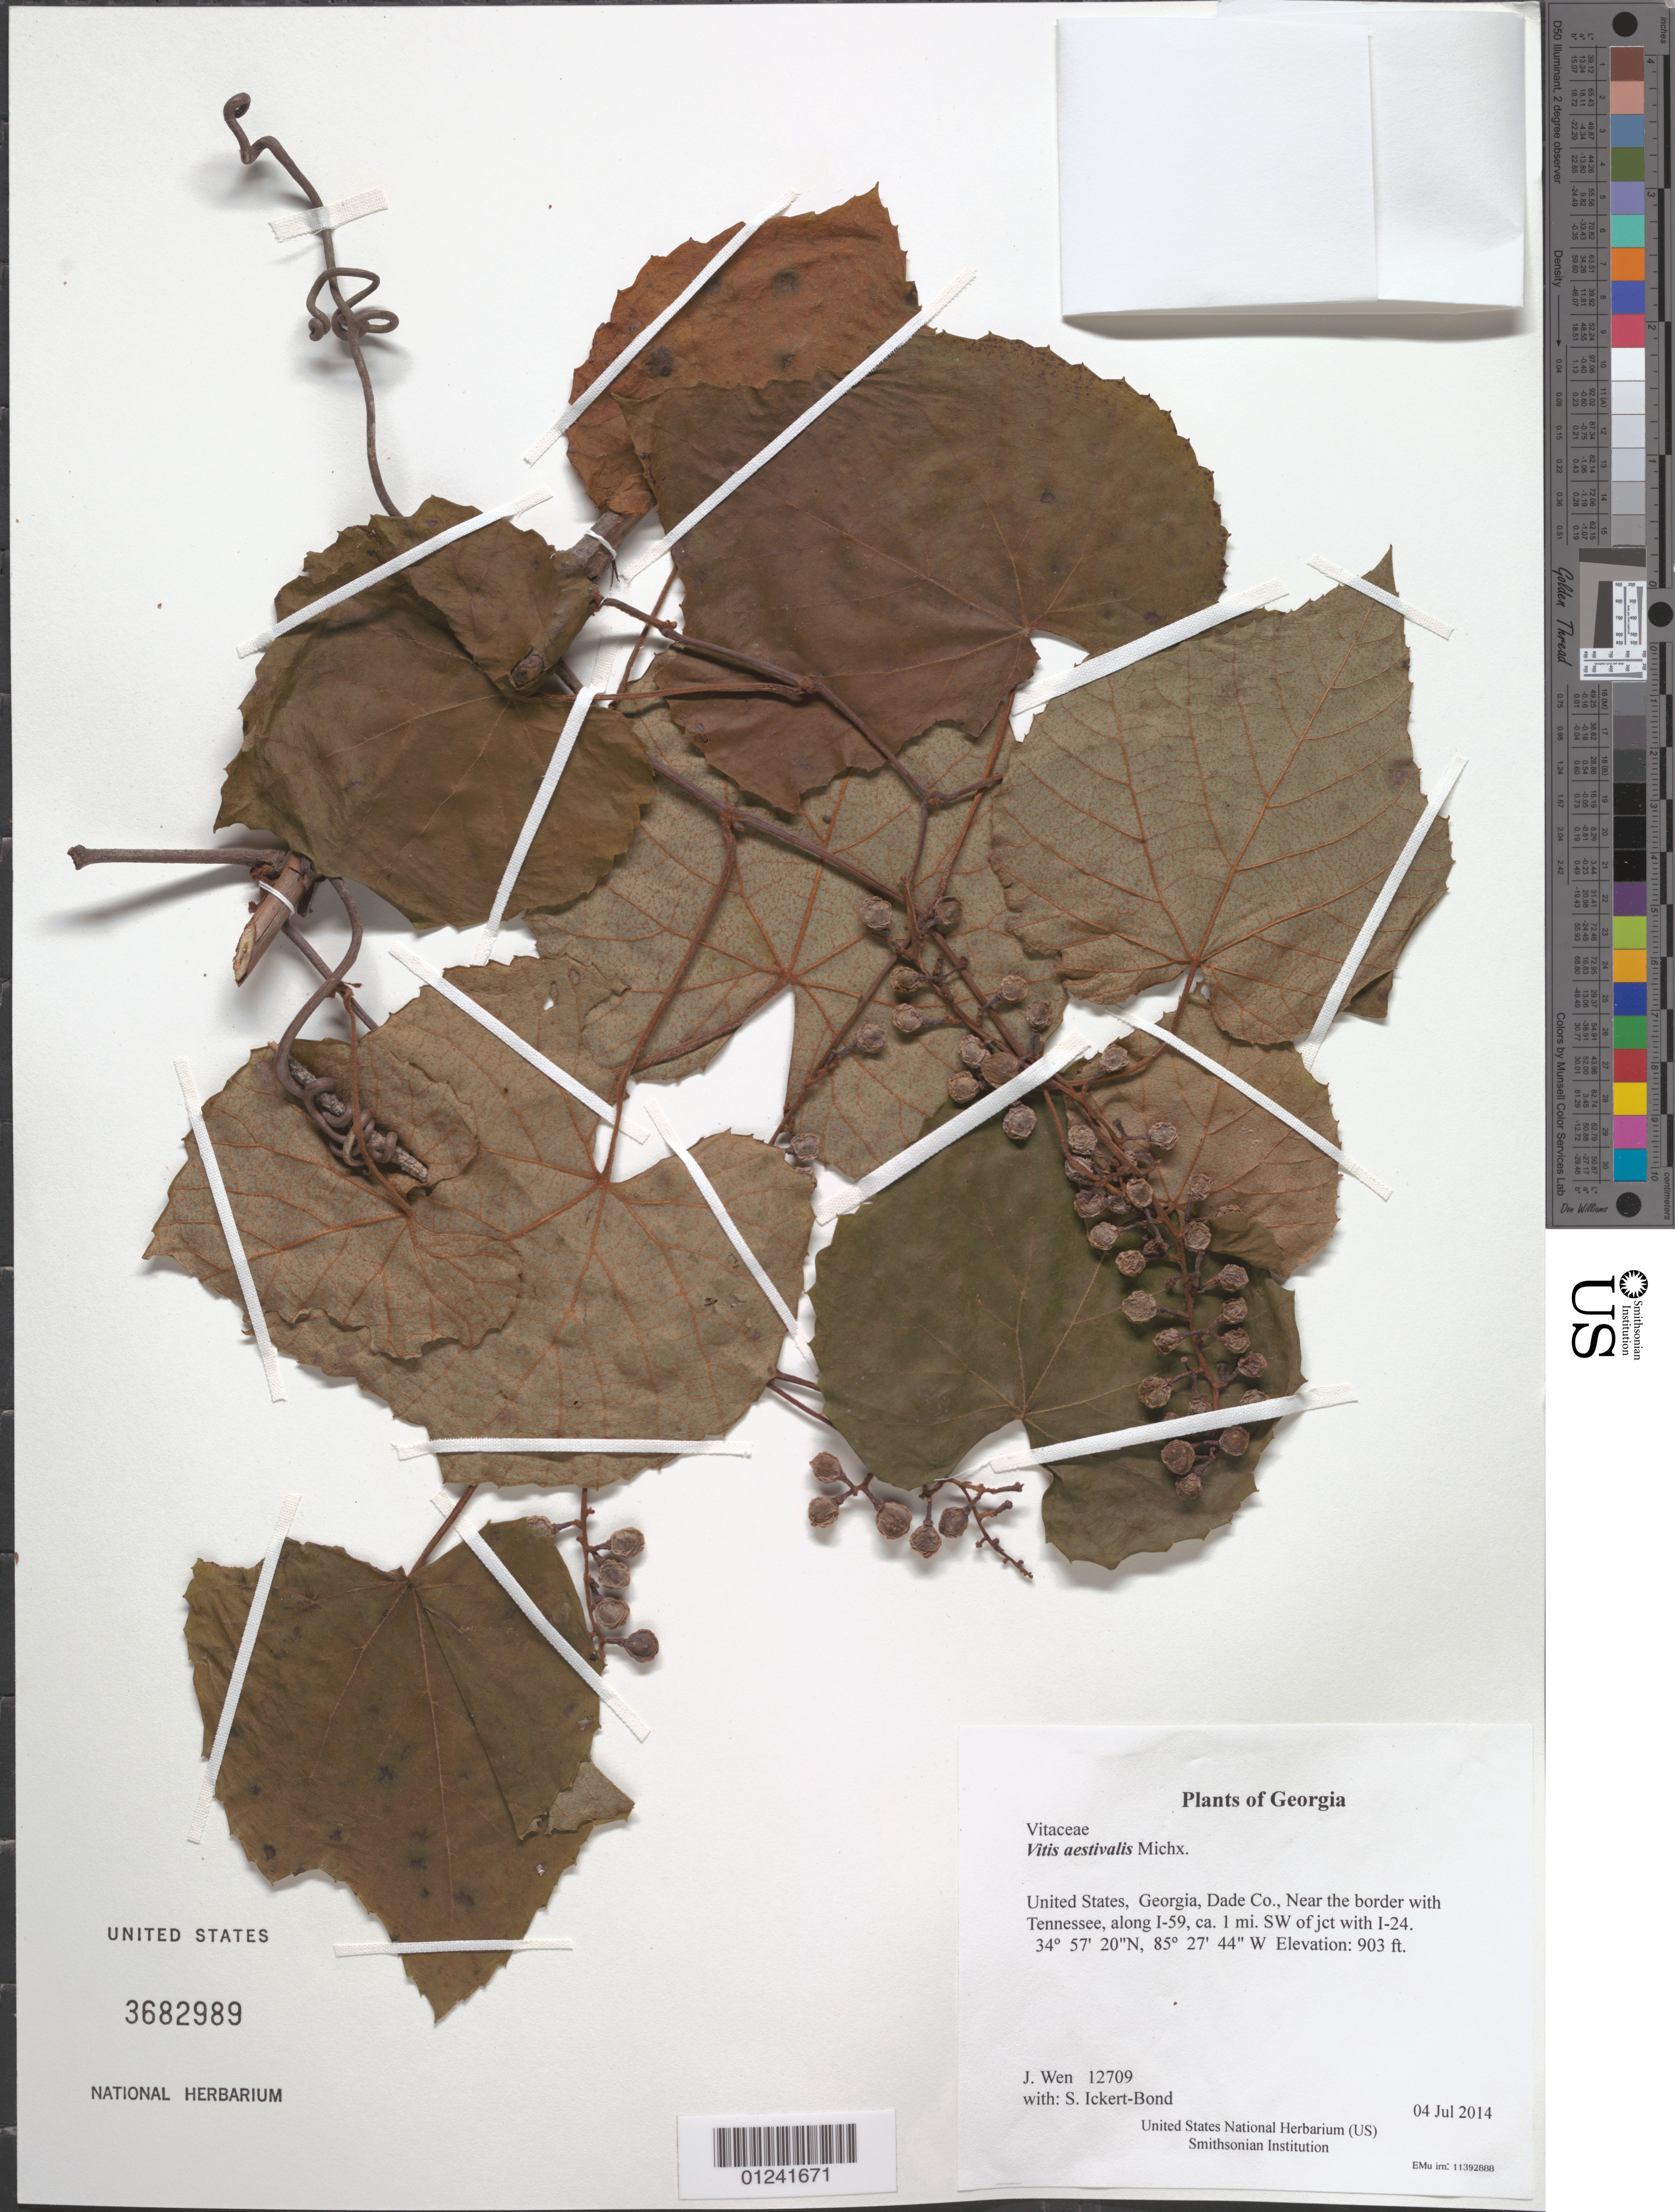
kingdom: Plantae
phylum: Tracheophyta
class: Magnoliopsida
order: Vitales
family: Vitaceae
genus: Vitis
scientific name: Vitis aestivalis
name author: Michx.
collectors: J. Wen & S. Ickert-Bond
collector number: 12709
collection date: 2014-07-04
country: United States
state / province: Georgia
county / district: Dade Co.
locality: Near the border with Tennessee, along I-59, ca. 1 mi. SW of jct with I-24.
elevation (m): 275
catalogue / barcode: US 3682989